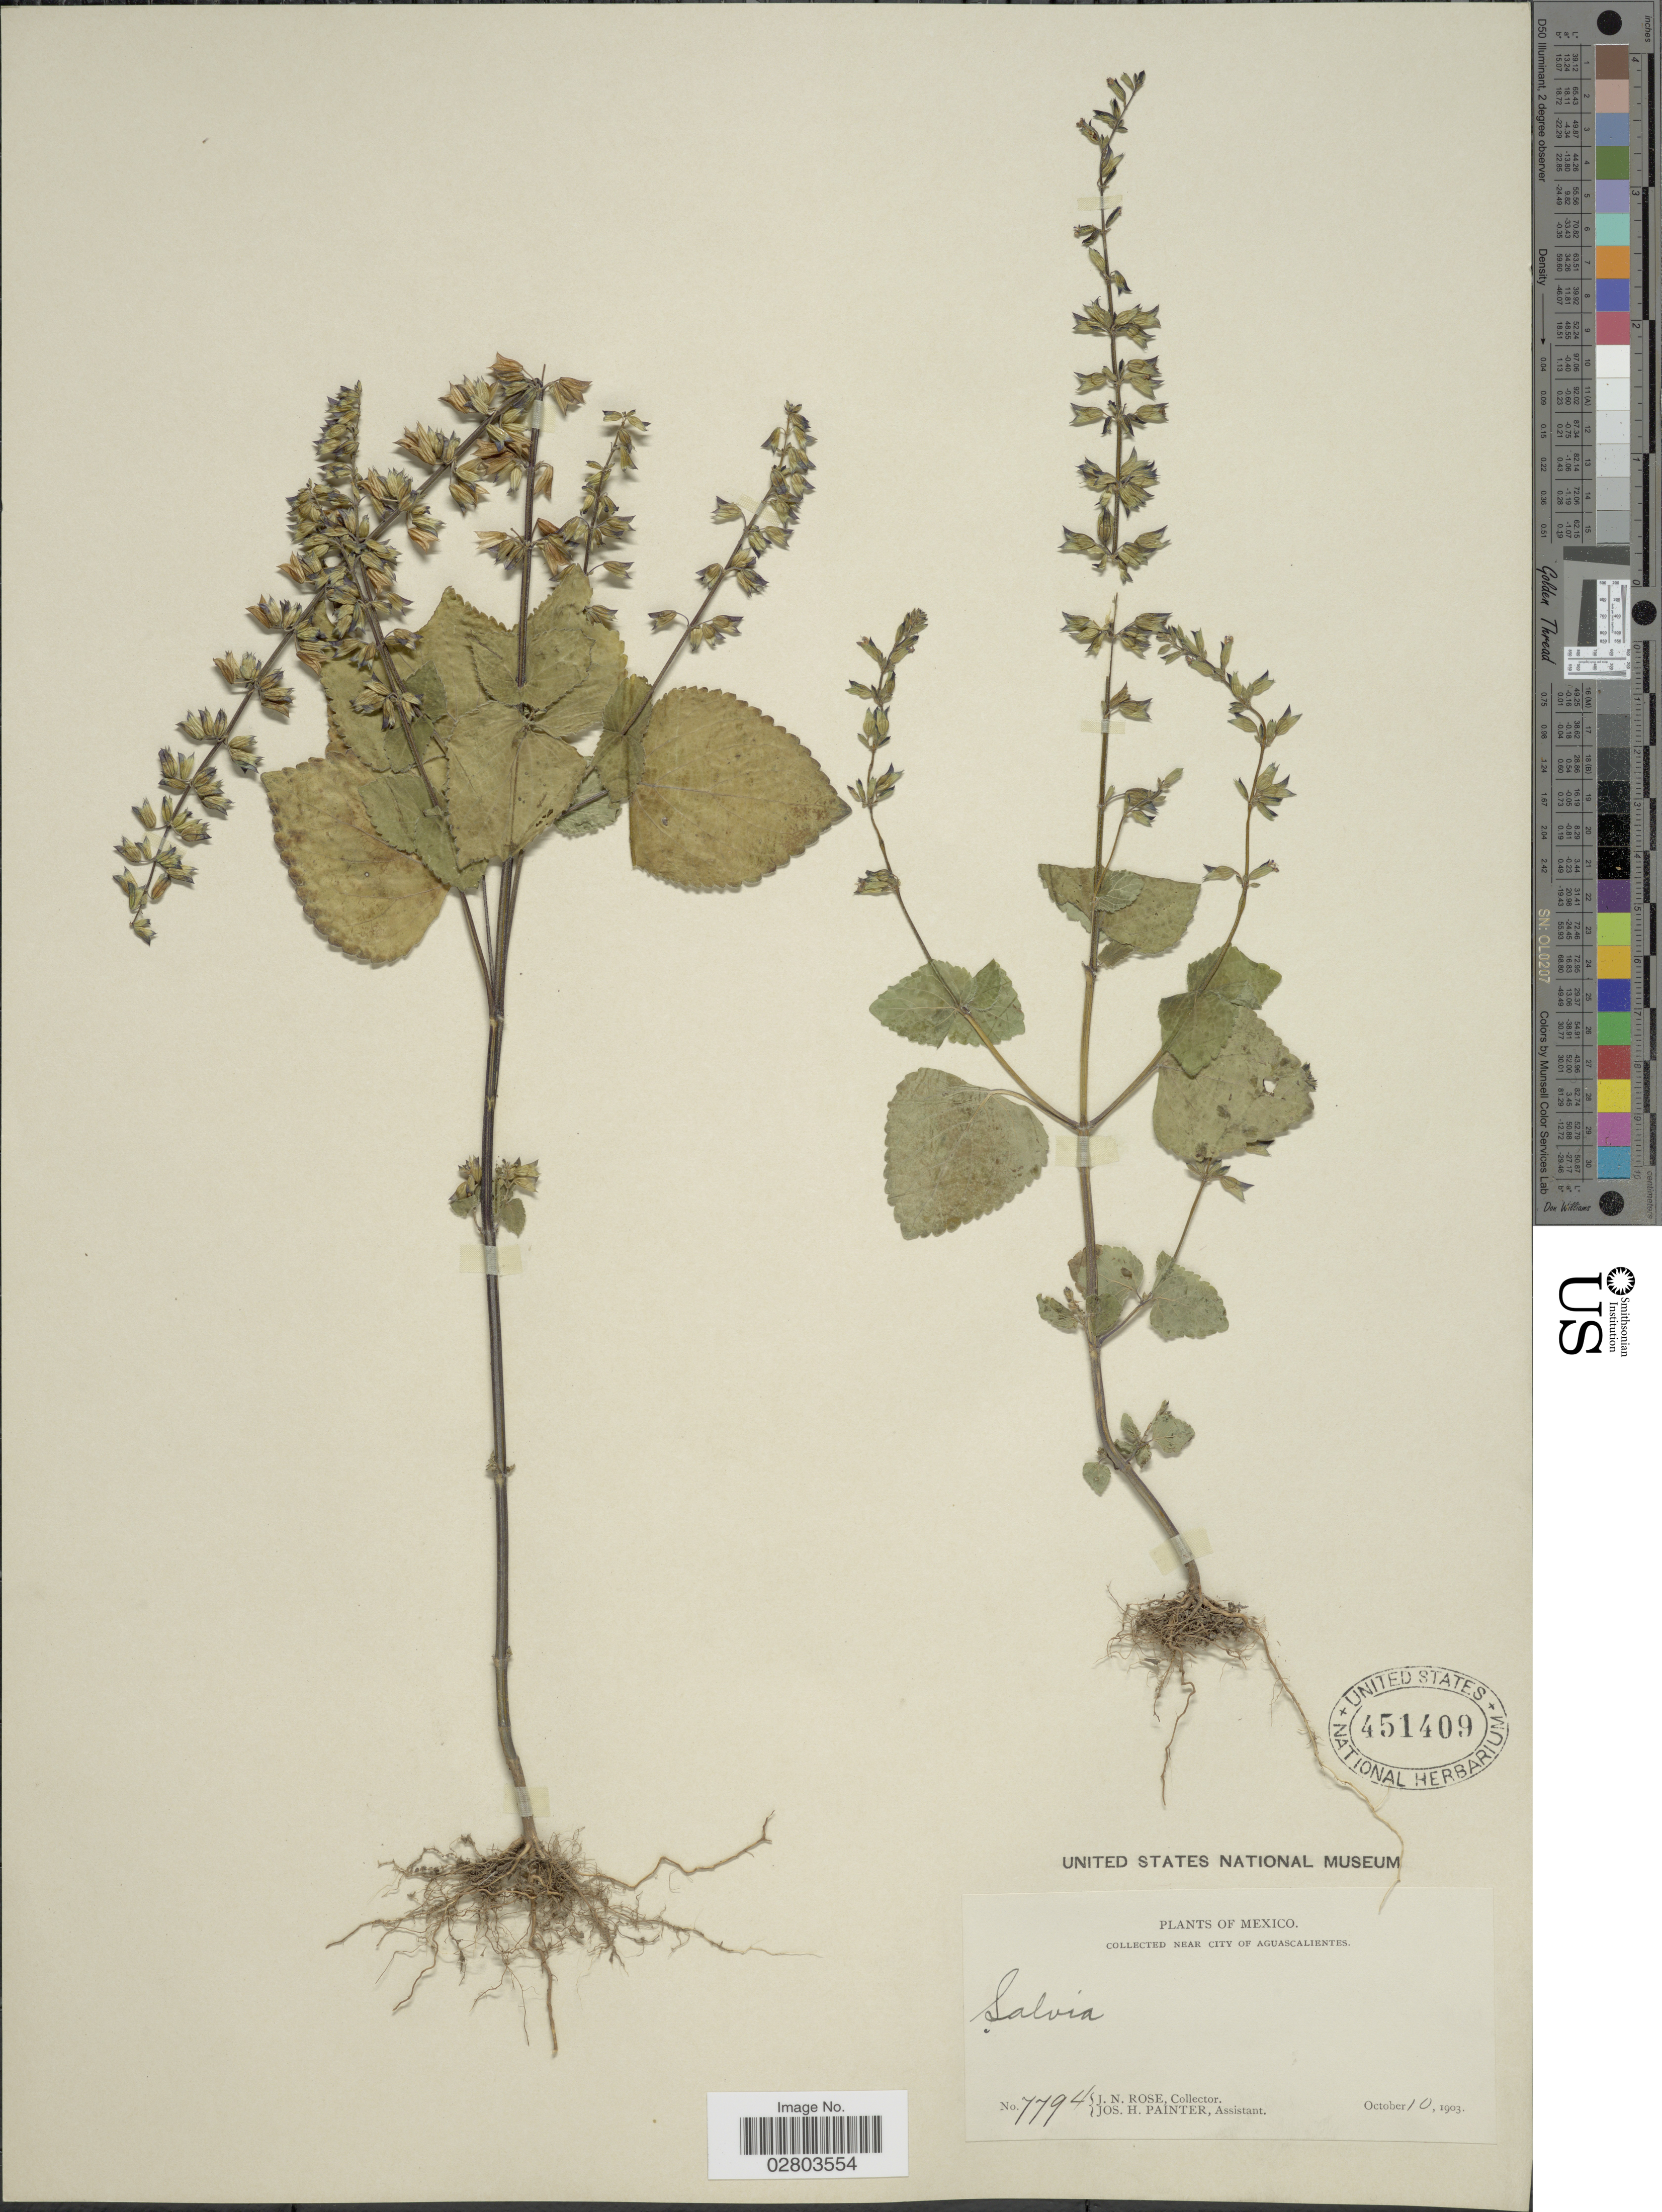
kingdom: Plantae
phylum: Tracheophyta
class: Magnoliopsida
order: Lamiales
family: Lamiaceae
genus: Salvia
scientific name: Salvia tiliifolia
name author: Vahl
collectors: J. N. Rose & J. H. Painter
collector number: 7794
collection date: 1903-10-10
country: Mexico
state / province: Aguascalientes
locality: Near City of Aguascalientes.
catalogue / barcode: US 451409